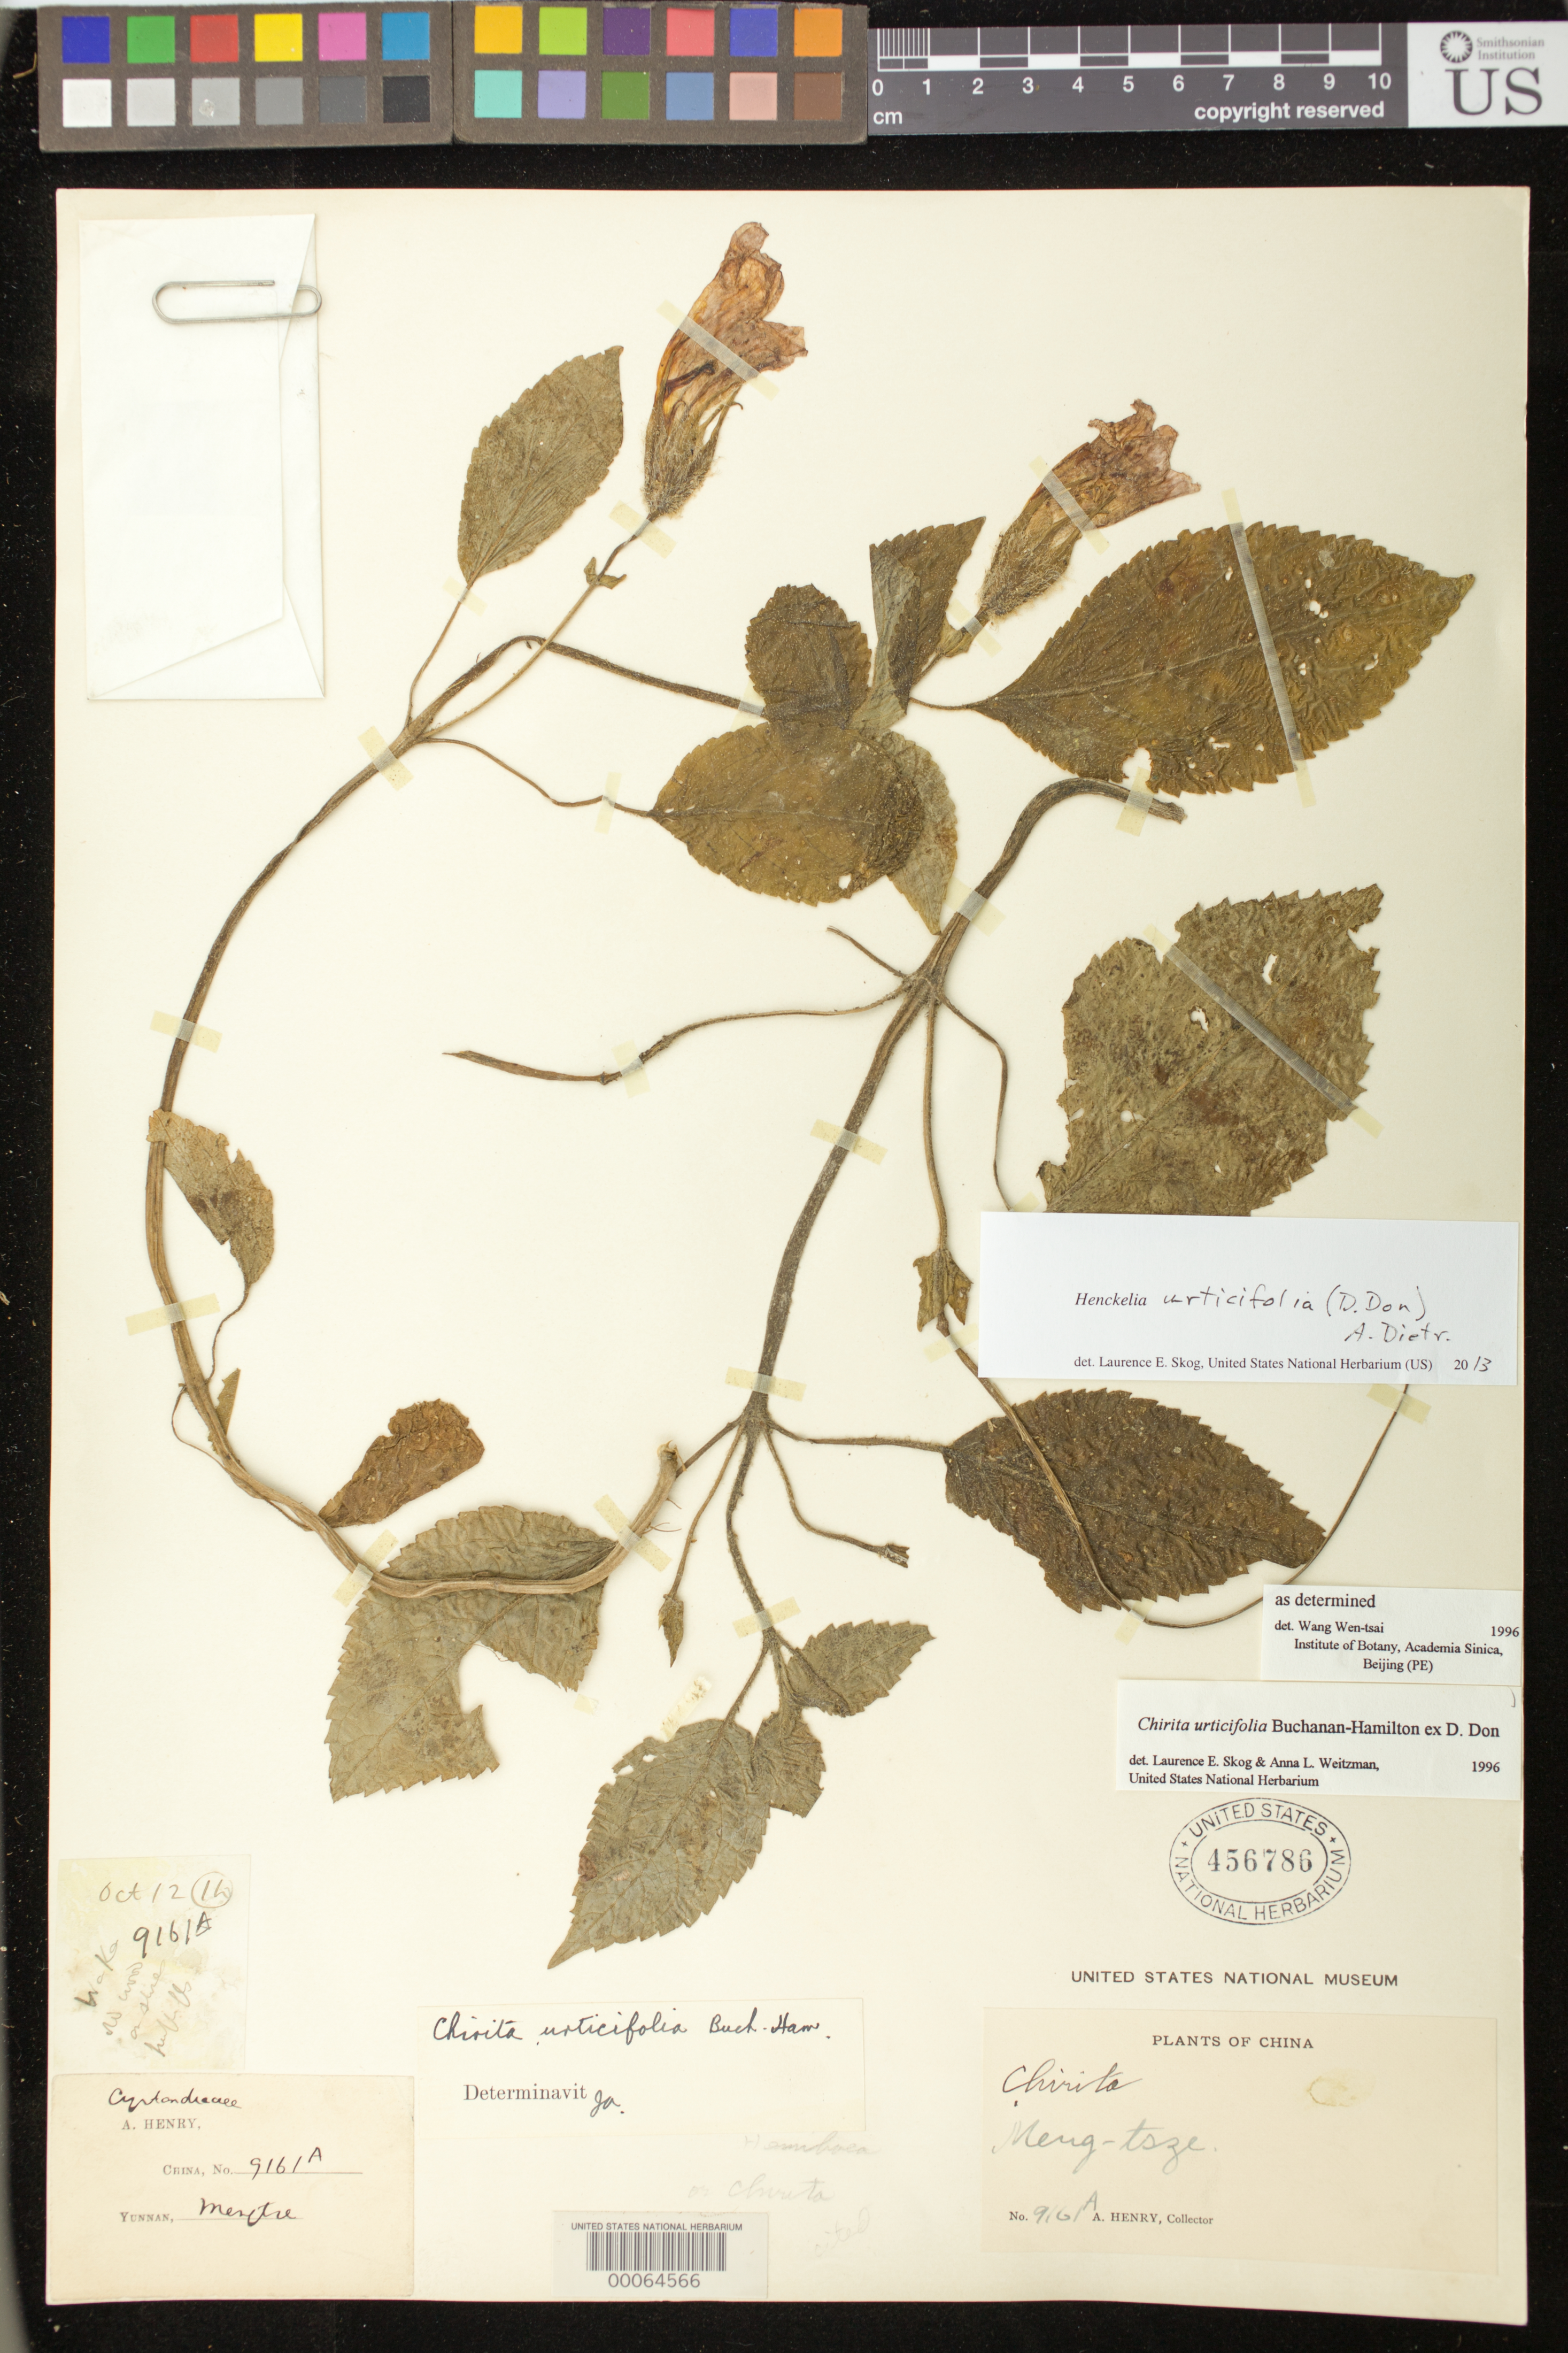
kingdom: Plantae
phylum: Tracheophyta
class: Magnoliopsida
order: Lamiales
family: Gesneriaceae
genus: Henckelia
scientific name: Henckelia urticifolia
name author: (Buch.-Ham. ex D. Don) A. Dietr.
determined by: Skog, Laurence E.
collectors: A. Henry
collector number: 9161 A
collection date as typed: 12 Oct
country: China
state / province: Yunnan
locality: Meng-tsze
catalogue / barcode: US 456786